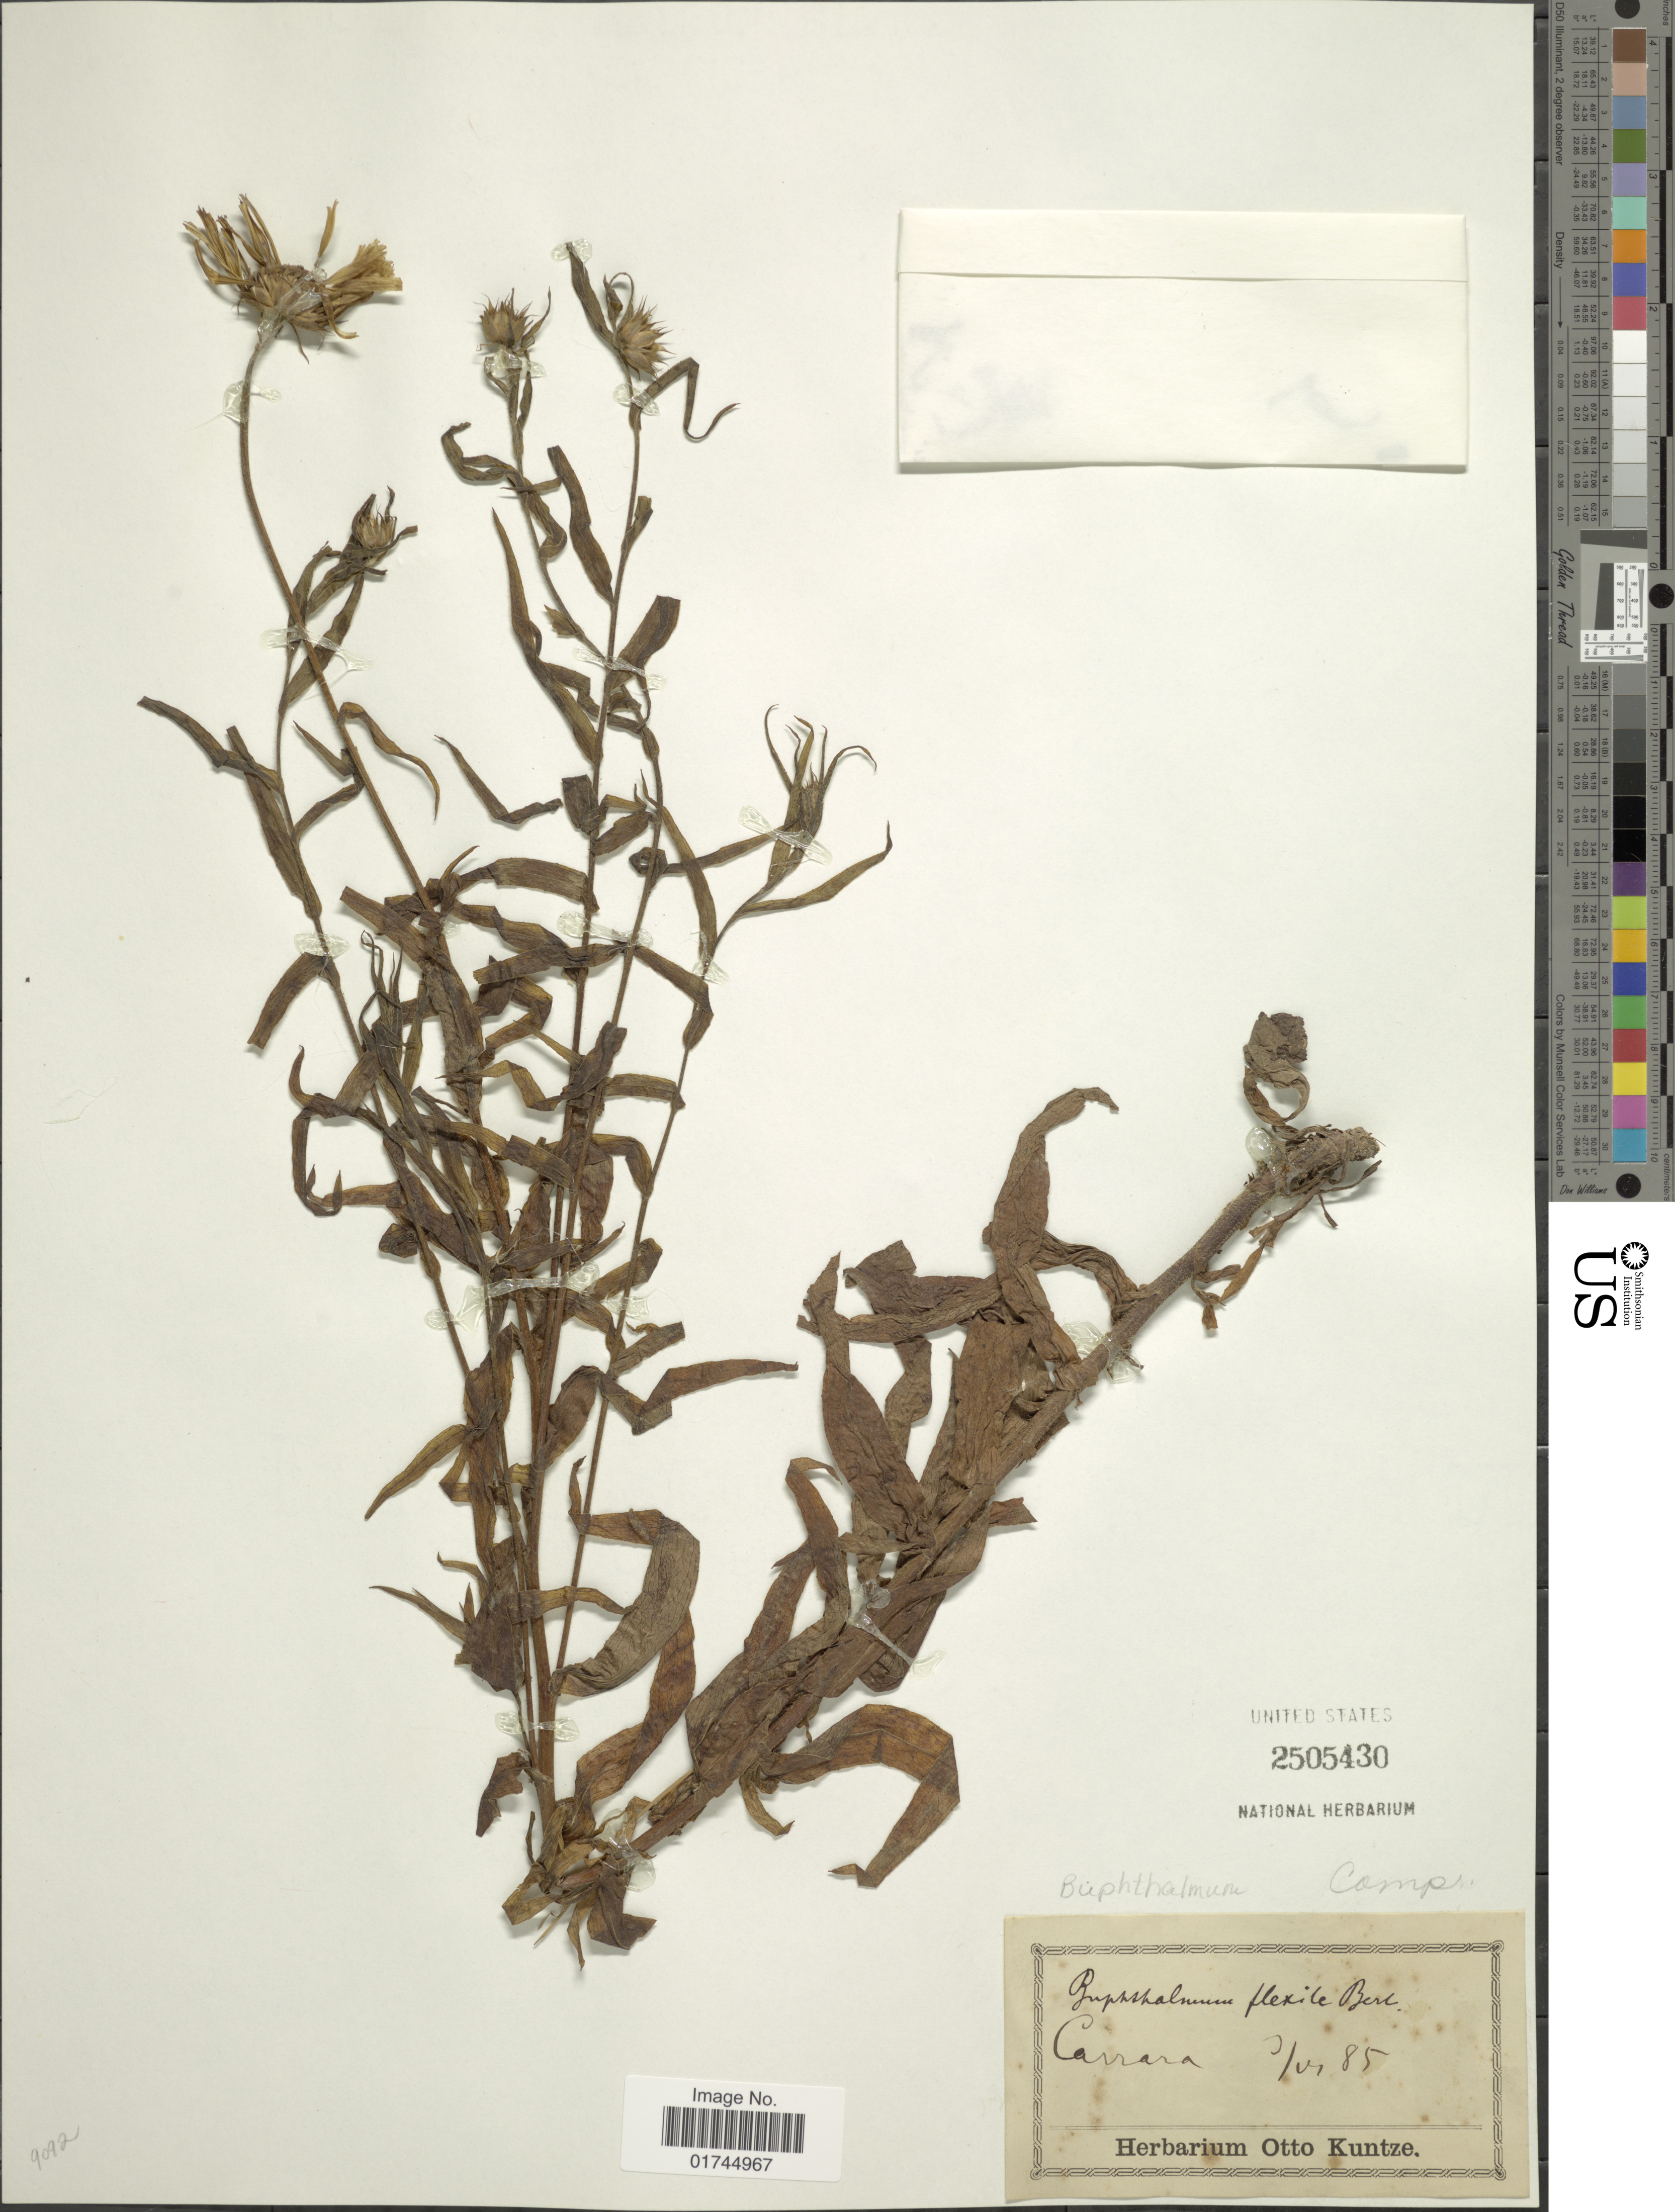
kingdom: Plantae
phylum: Tracheophyta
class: Magnoliopsida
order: Asterales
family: Asteraceae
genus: Buphthalmum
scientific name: Buphthalmum flexile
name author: Bertol.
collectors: ex herb. Otto Kuntze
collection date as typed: Transcribed d/m/y: /7/85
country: Italy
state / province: Tuscany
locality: Carrara.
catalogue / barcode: US 2505430